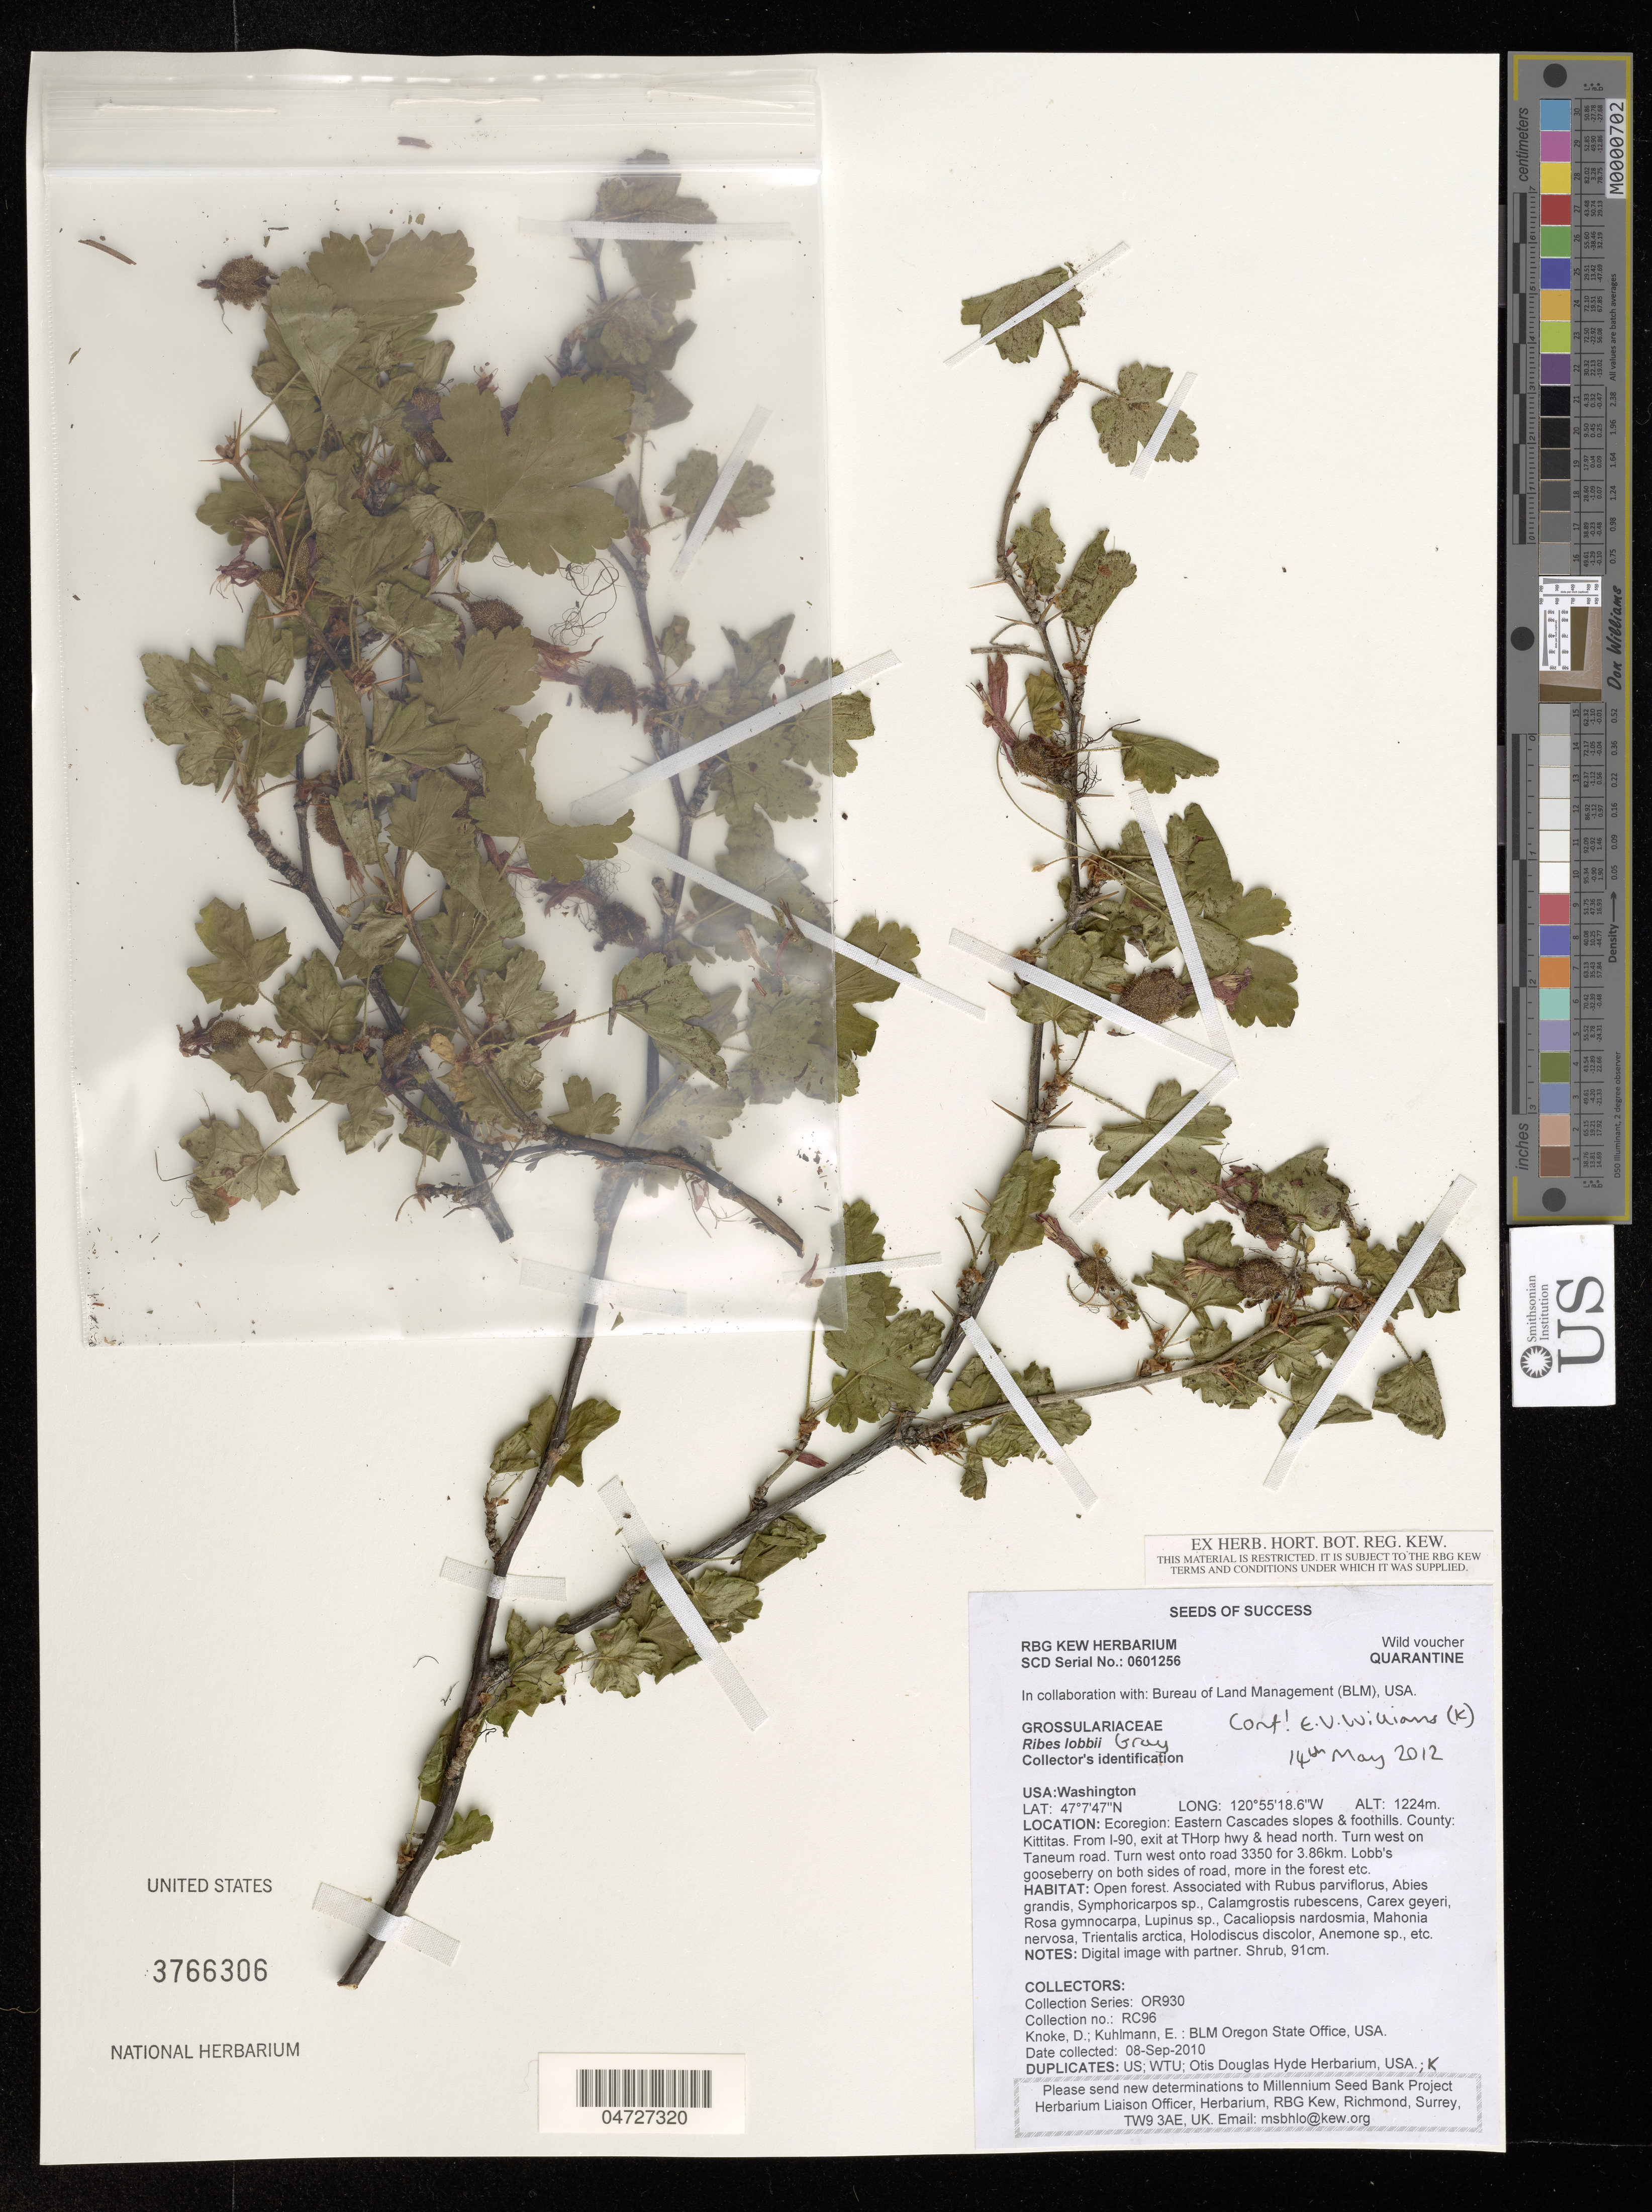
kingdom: Plantae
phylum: Tracheophyta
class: Magnoliopsida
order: Saxifragales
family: Grossulariaceae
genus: Ribes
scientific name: Ribes lobbii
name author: A. Gray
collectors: D. Knoke & E. Kuhlmann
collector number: OR930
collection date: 2010-09-08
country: United States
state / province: Washington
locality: Ecoregion: Eastern Cascades slopes & foothills. County: Kittitas. From I-90, exit at THorp hwy & head north. Turn west on Taneum road. Turn west onto road 3350 for 3.86km. Lobb's gooseberry on both sides of road, more in the forest etc.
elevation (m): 1224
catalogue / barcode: US 3766306